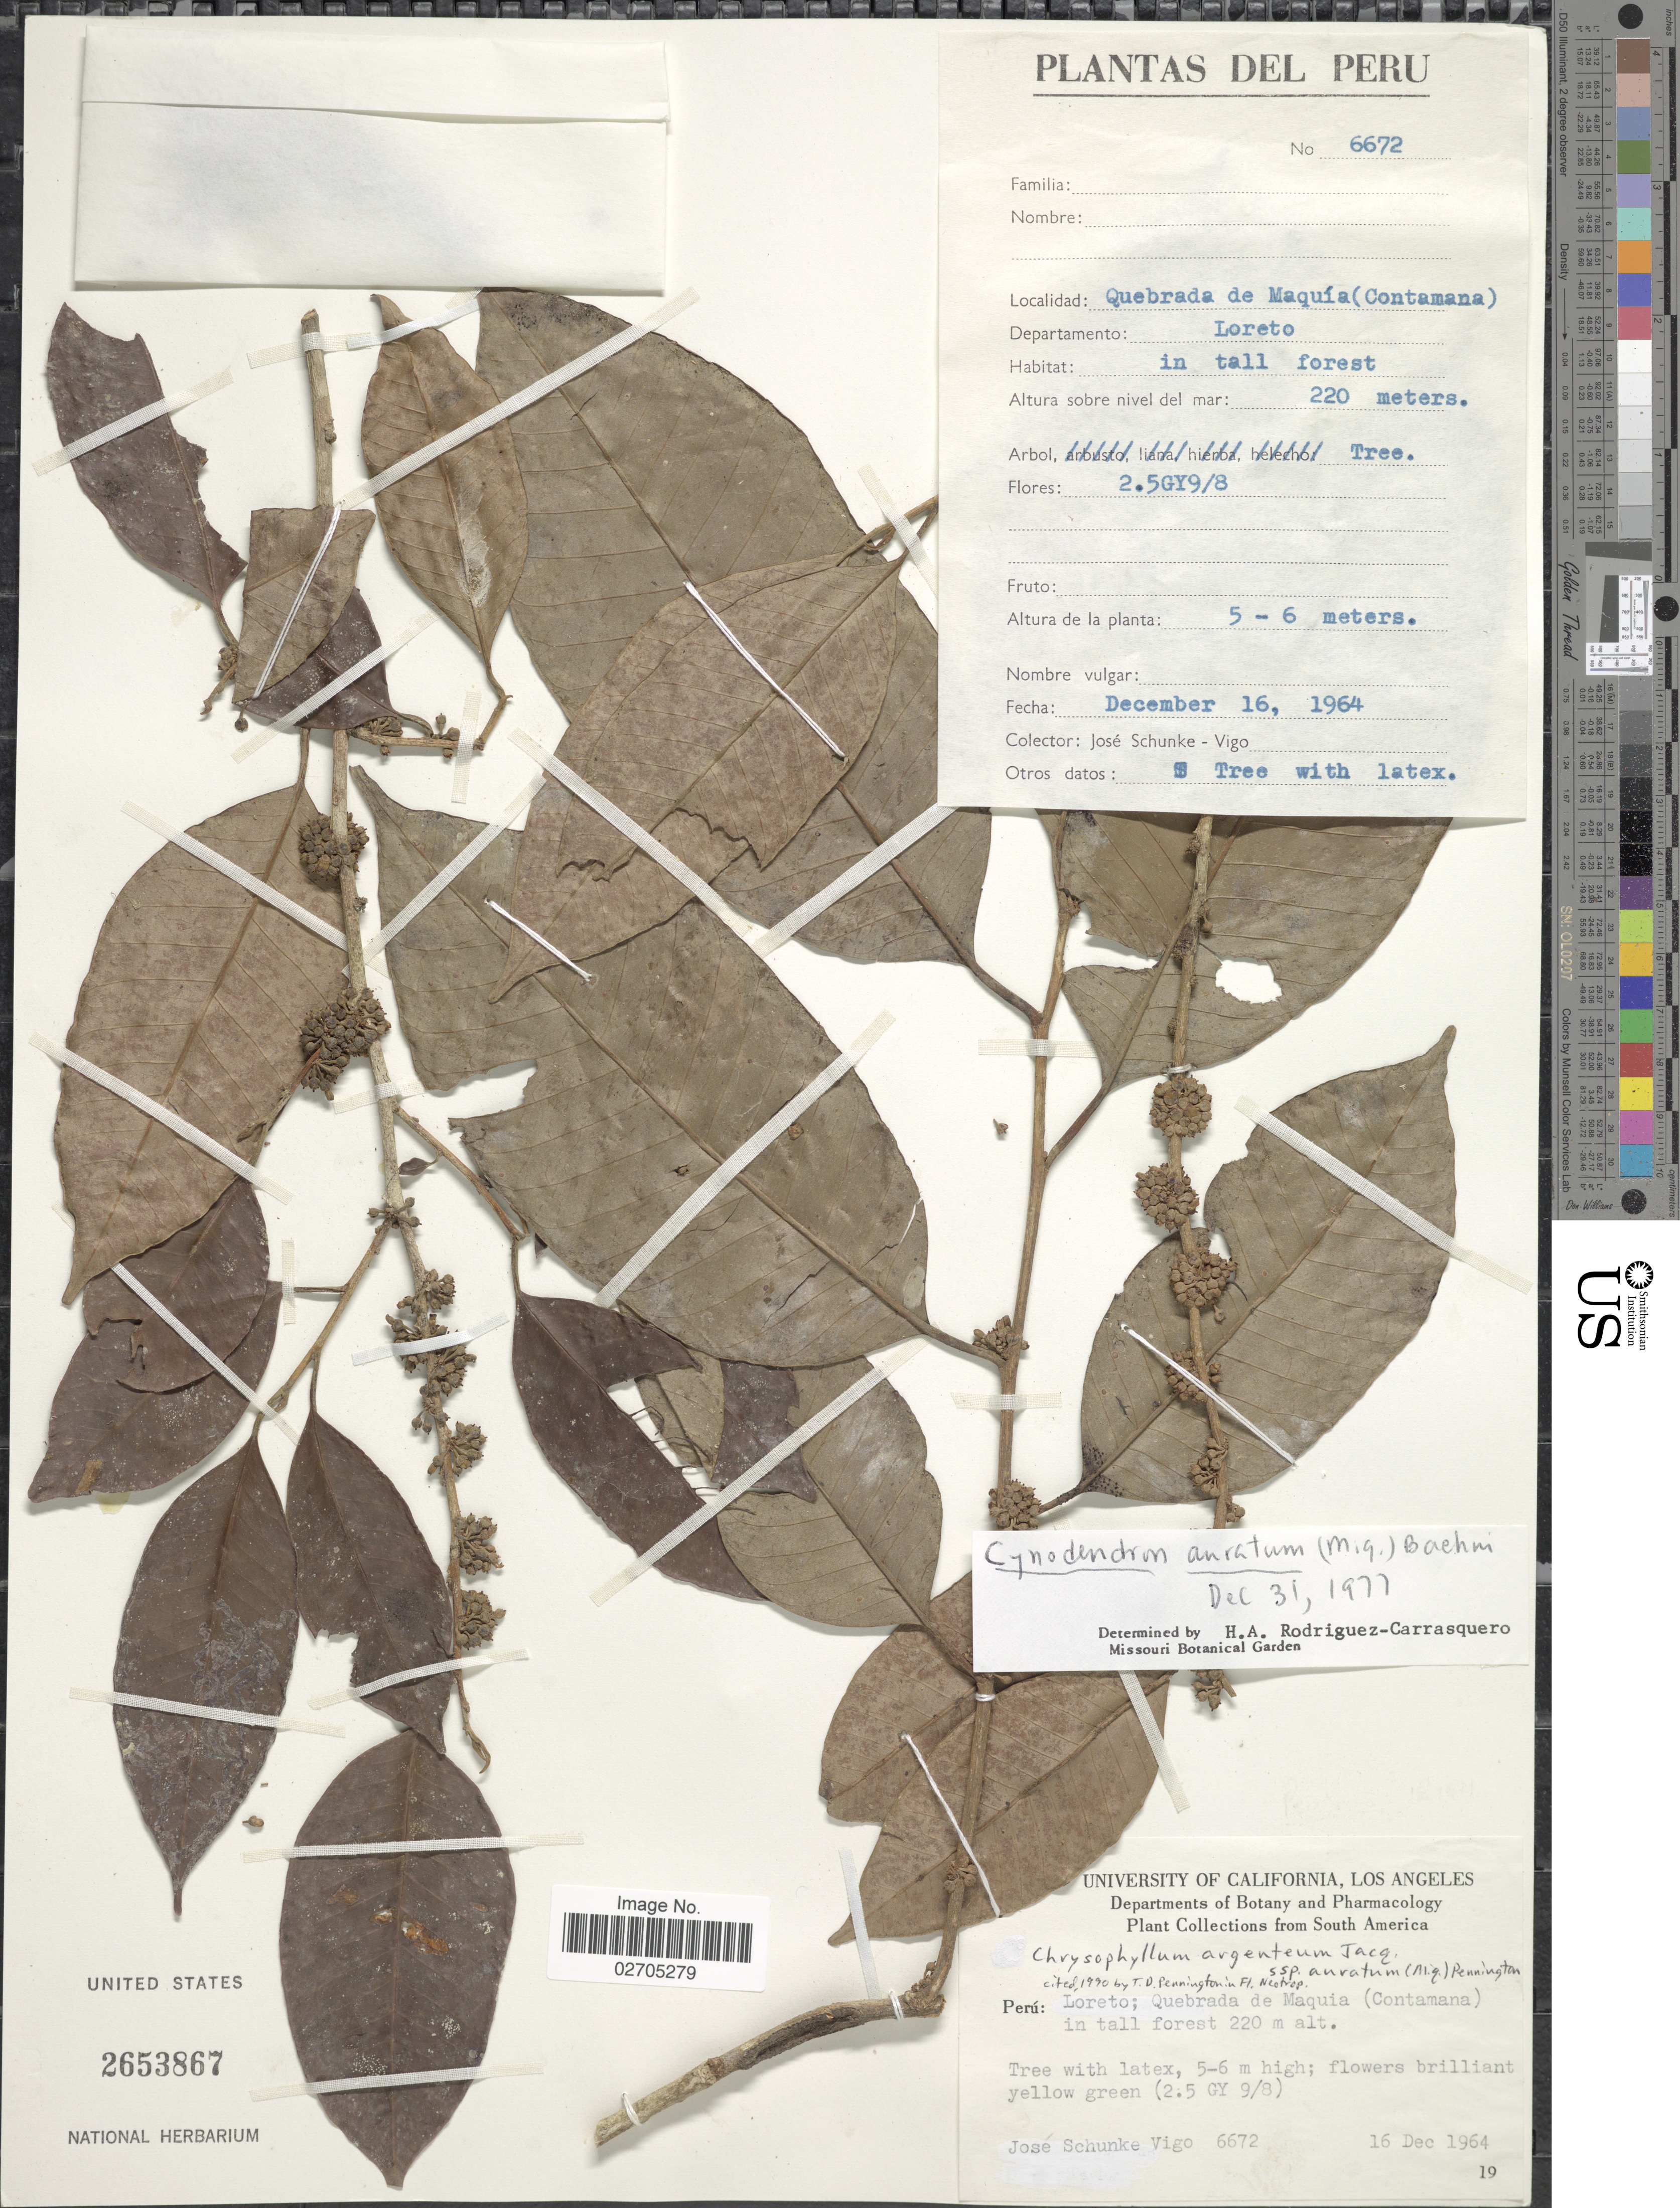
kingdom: Plantae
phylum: Tracheophyta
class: Magnoliopsida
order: Ericales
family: Sapotaceae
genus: Chrysophyllum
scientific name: Chrysophyllum argenteum subsp. auratum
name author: (Miq.) T.D. Penn.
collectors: J. Schunke Vigo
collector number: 6672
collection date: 1964-12-16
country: Peru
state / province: Loreto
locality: Quebrada de Maquia (Contamana) in tall forest.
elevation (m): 220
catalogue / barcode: US 2653867